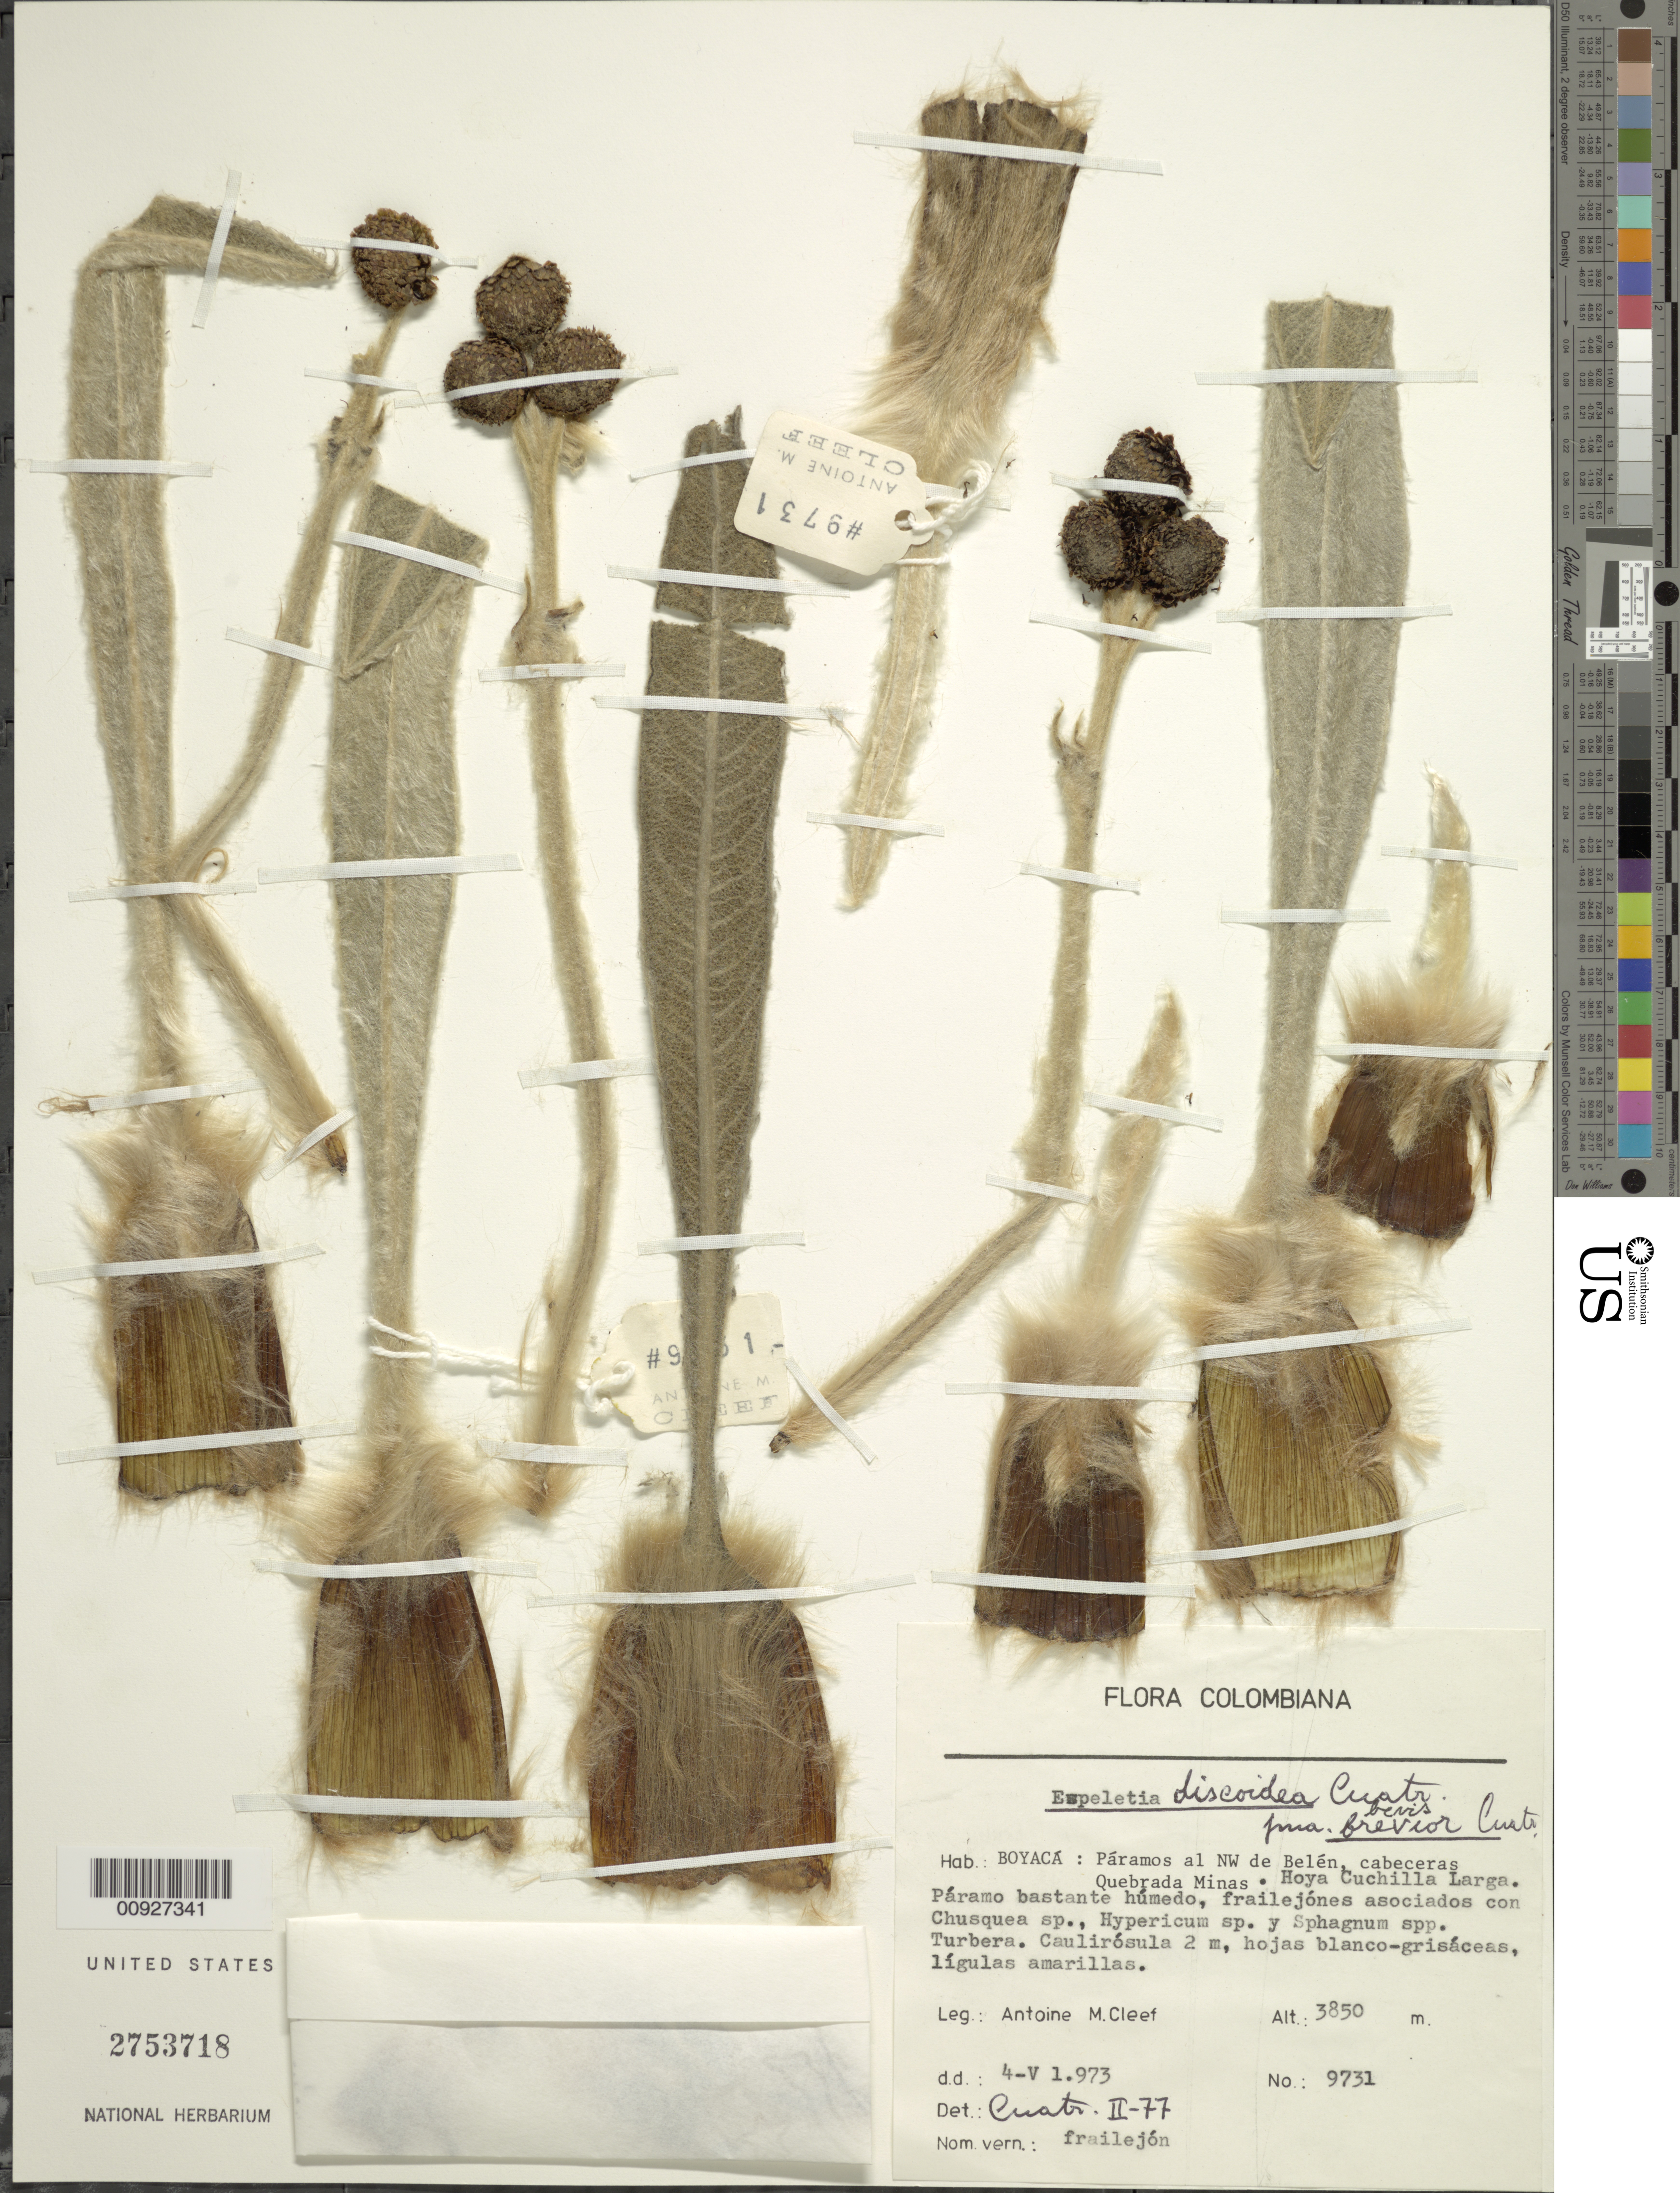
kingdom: Plantae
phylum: Tracheophyta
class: Magnoliopsida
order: Asterales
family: Asteraceae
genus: Espeletia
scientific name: Espeletia discoidea f. brevis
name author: Cuatrec.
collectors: A. M. Cleef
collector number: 9731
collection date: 1973-05-04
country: Colombia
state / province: Boyacá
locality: Páramos al NW de Belén, cabeceras Quebrada Minas. Hoya Cuchilla Larga.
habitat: Páramo bastante húmedo, frailejones asociados con Chusquea sp., Hypericum sp. y Sphagnum subsp. Turbera.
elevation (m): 3850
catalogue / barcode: US 2753718